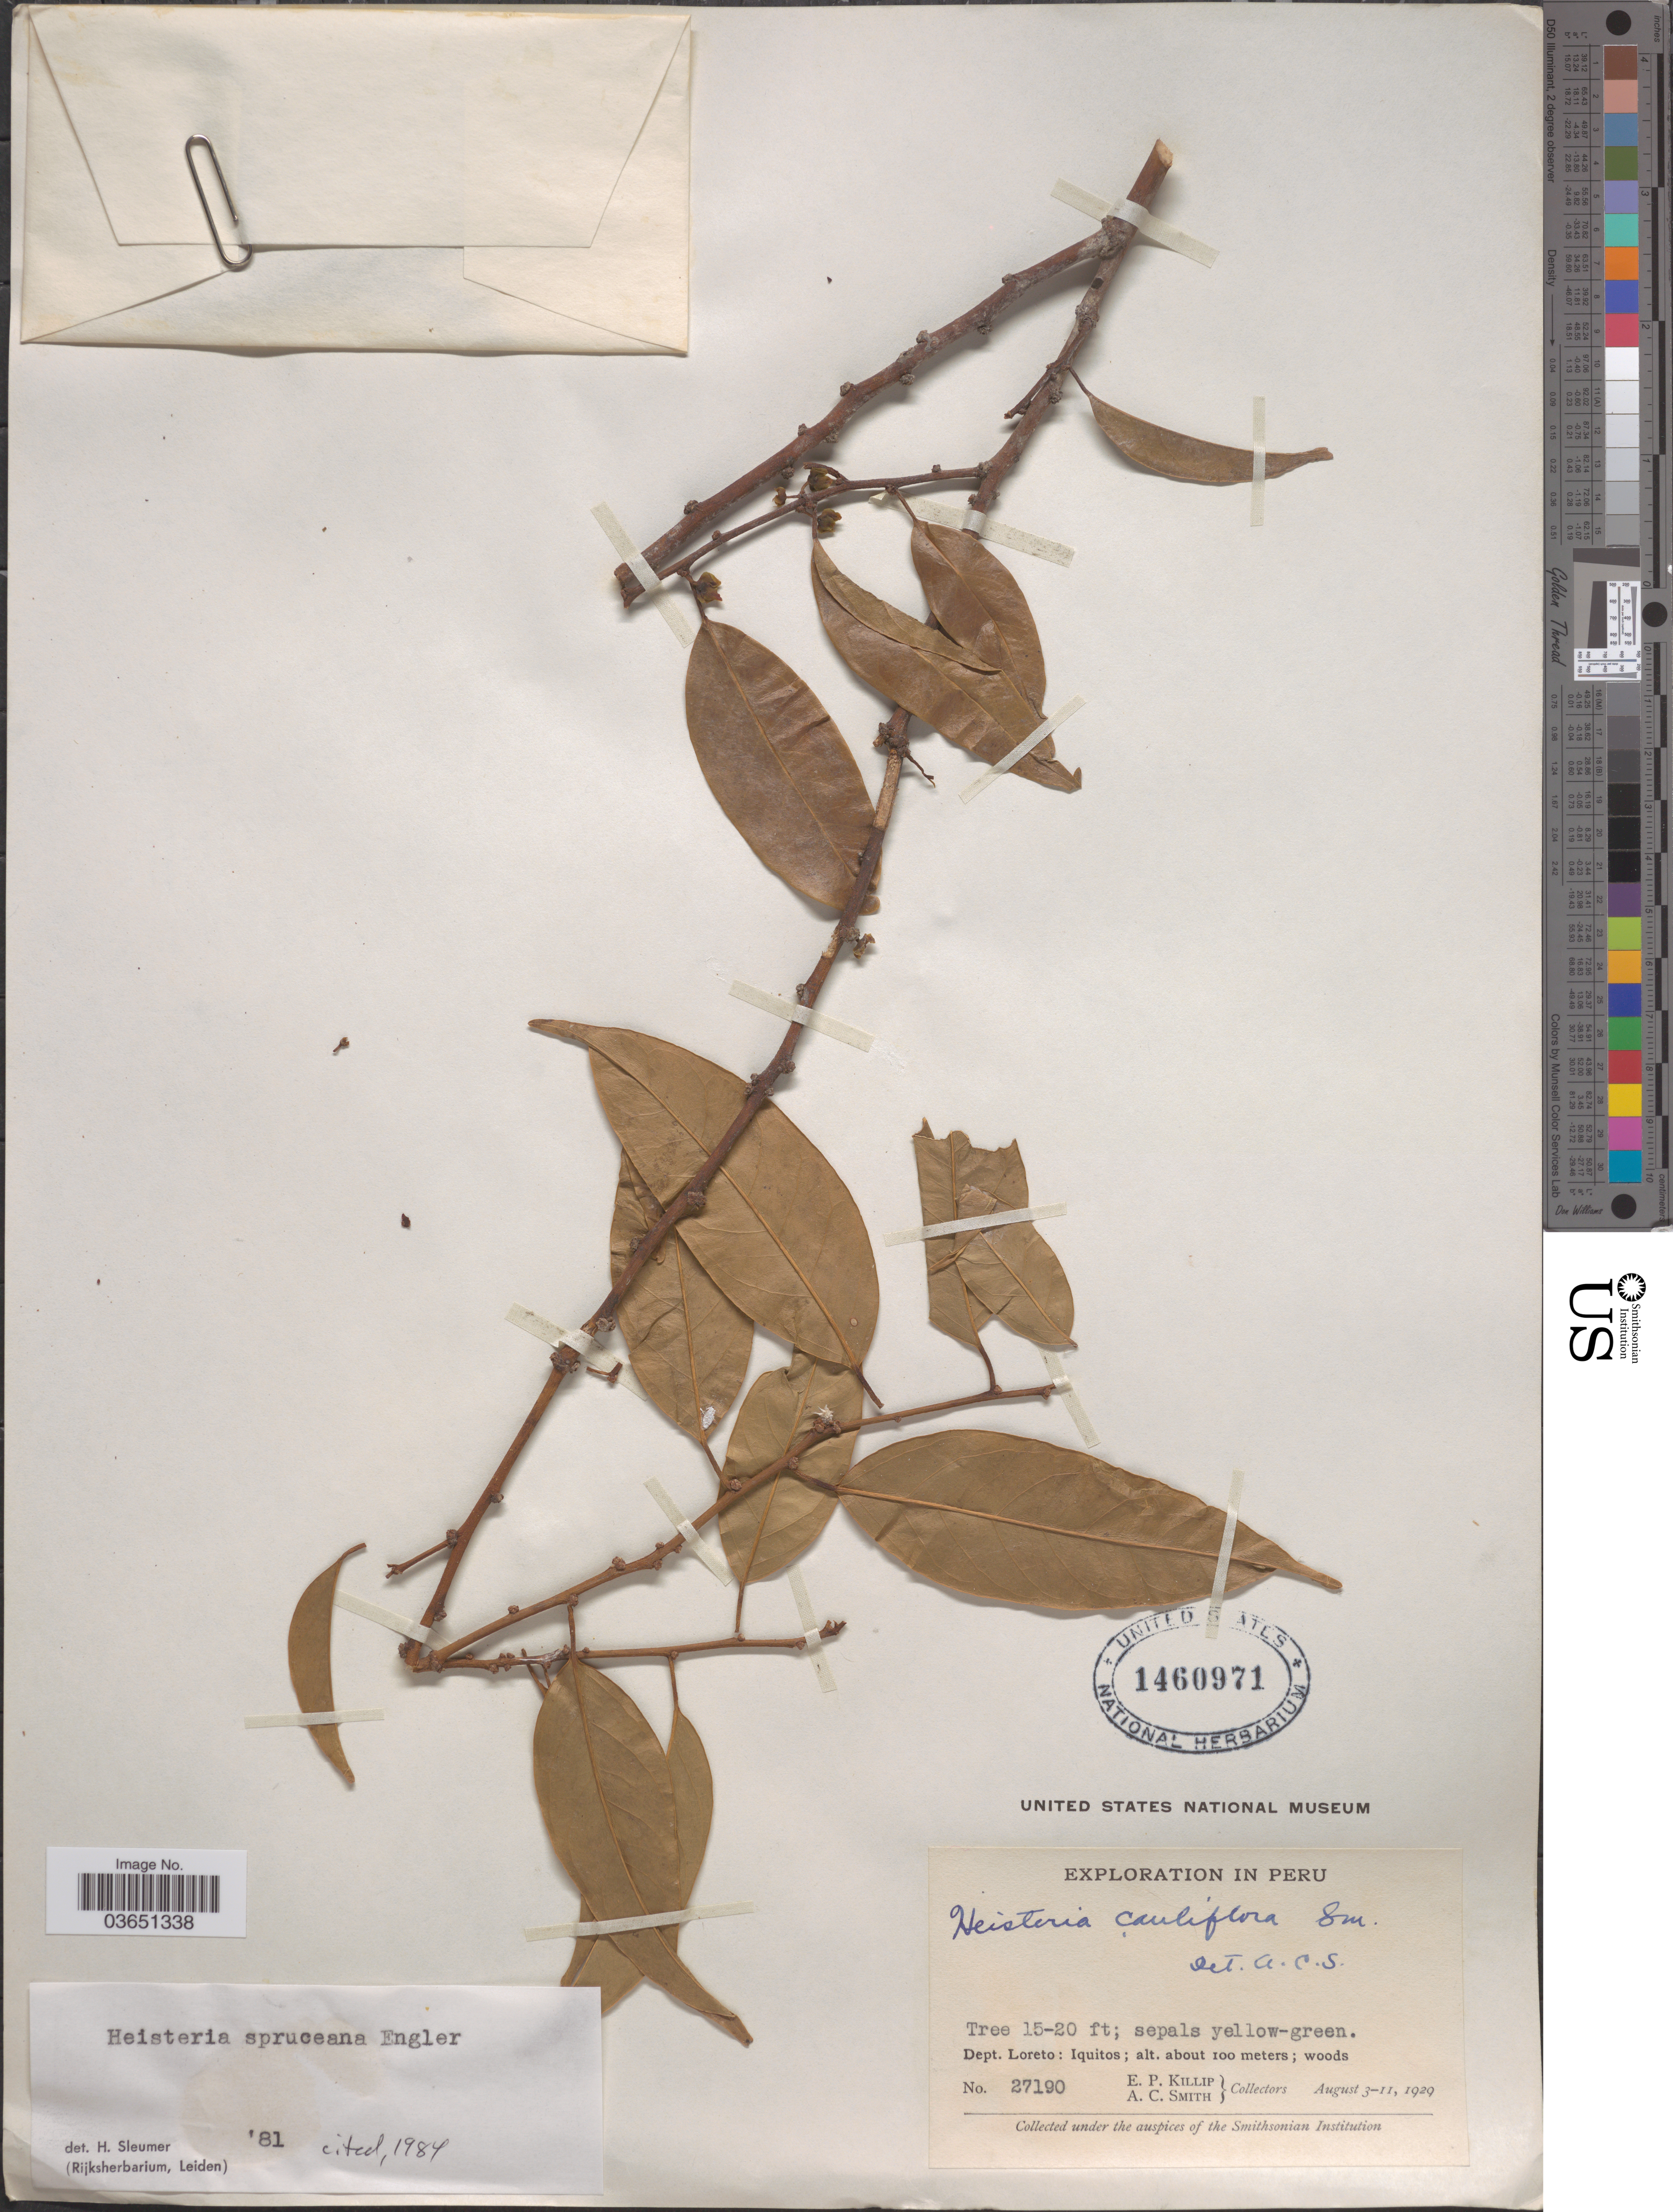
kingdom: Plantae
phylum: Tracheophyta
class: Magnoliopsida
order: Santalales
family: Erythropalaceae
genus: Heisteria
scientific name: Heisteria spruceana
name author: Engl.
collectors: E. P. Killip & A. C. Smith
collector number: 27190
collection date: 1929-08-03/1929-08-11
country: Peru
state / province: Loreto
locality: Dept. Loreto: Iquitos.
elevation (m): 100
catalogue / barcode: US 1460971